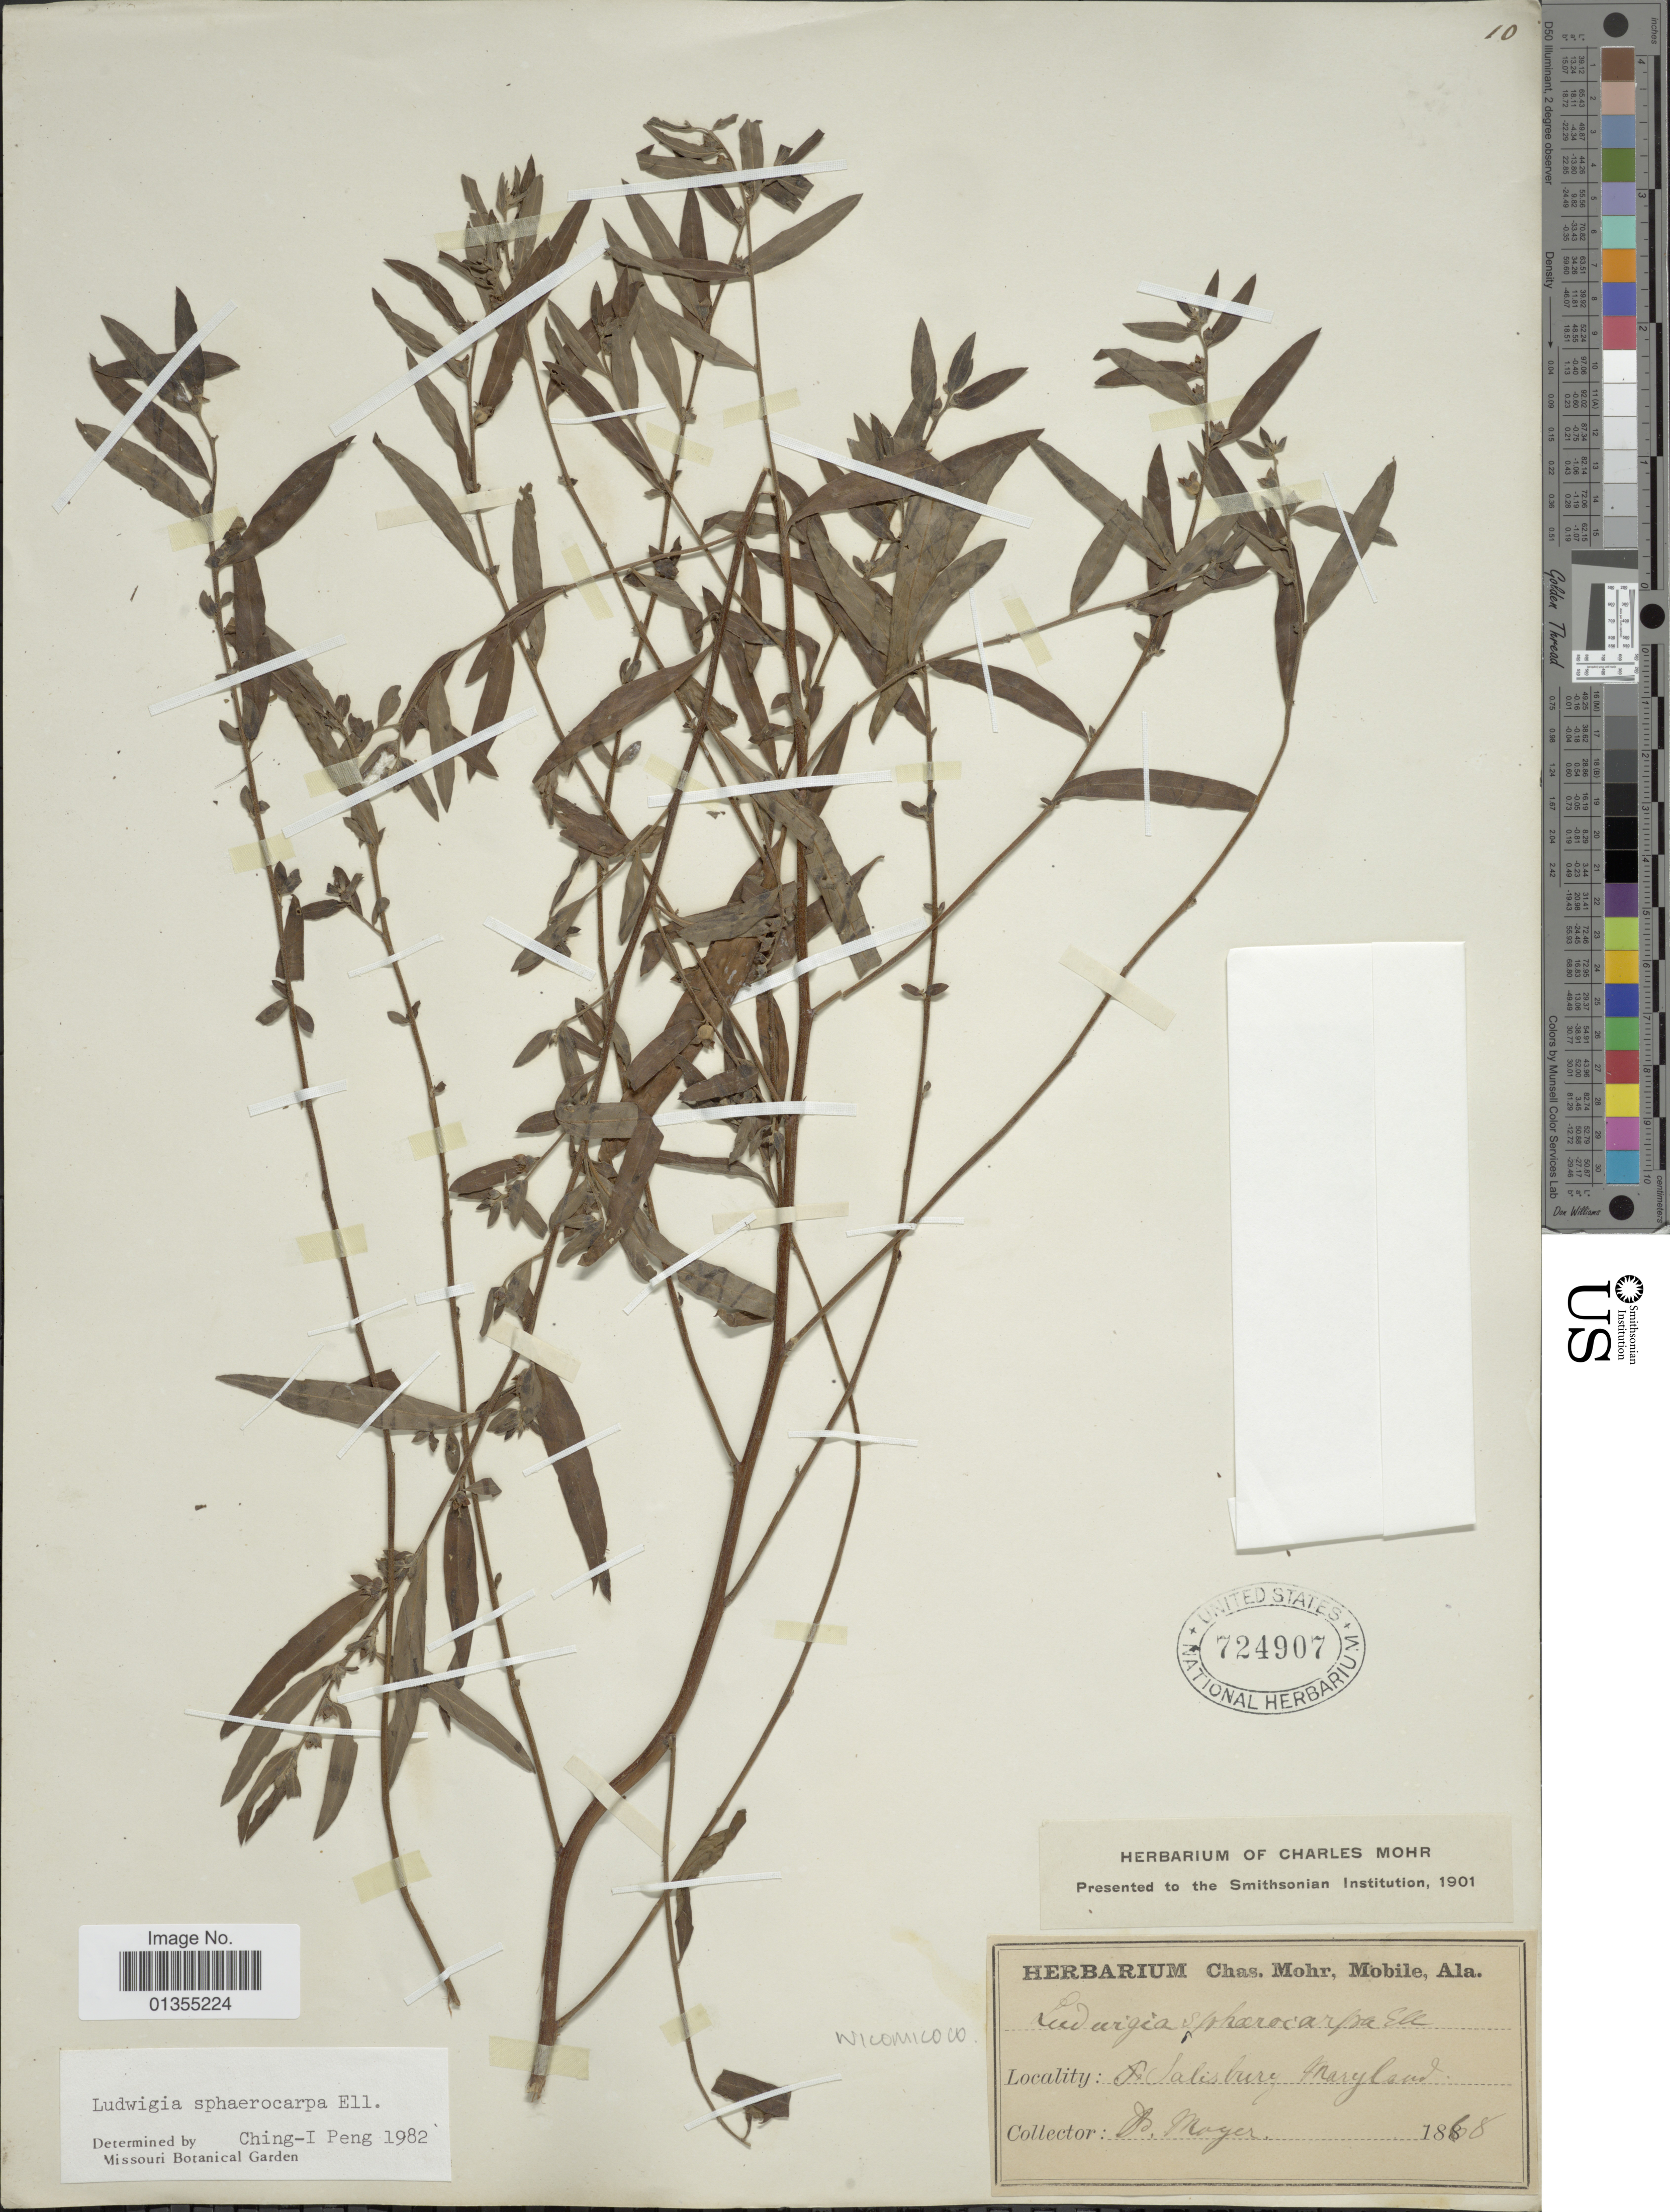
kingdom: Plantae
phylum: Tracheophyta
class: Magnoliopsida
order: Myrtales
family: Onagraceae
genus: Ludwigia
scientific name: Ludwigia sphaerocarpa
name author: Elliott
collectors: D. Moyer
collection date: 1868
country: United States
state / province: Maryland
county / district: Wicomico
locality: Salisbury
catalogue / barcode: US 724907